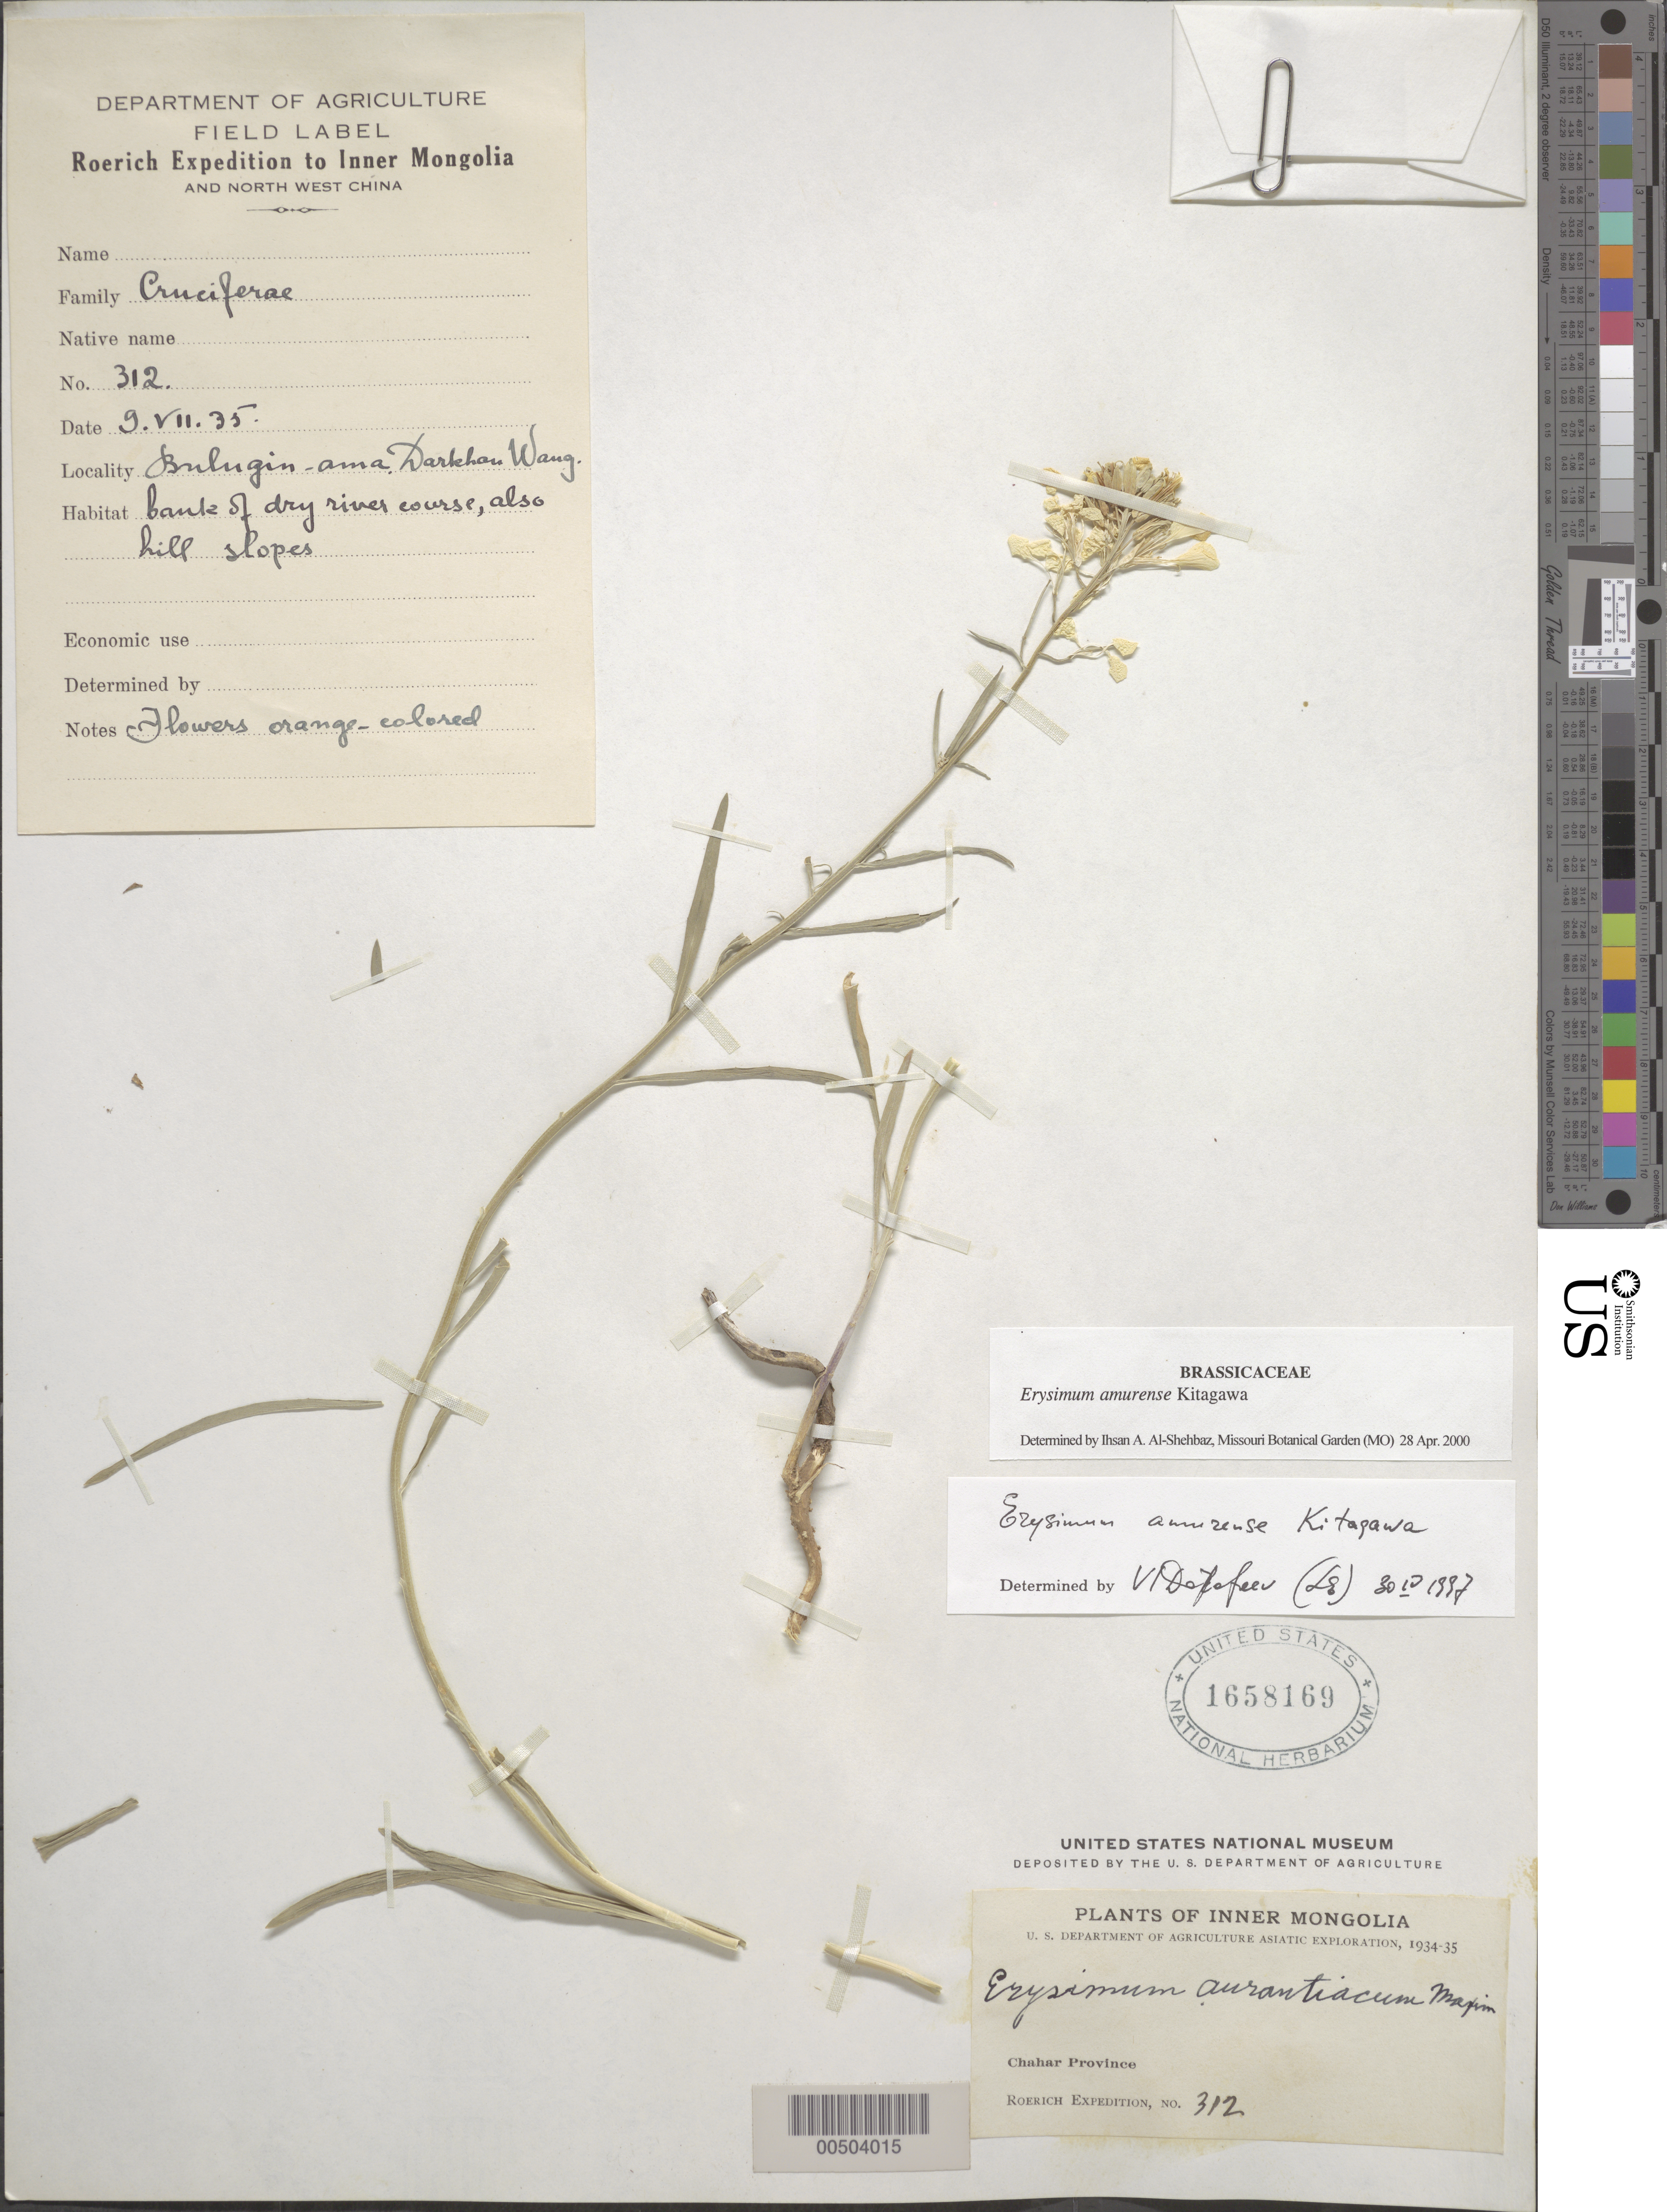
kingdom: Plantae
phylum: Tracheophyta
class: Magnoliopsida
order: Brassicales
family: Brassicaceae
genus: Erysimum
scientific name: Erysimum aurantiacum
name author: Maxim.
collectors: N. Roerich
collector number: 312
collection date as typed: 09 Jul 1935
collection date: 1935-07-09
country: China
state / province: Nei Monggol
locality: Bulugin-ama, Darkhan Wang, Chahar Prov.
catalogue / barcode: US 1658169